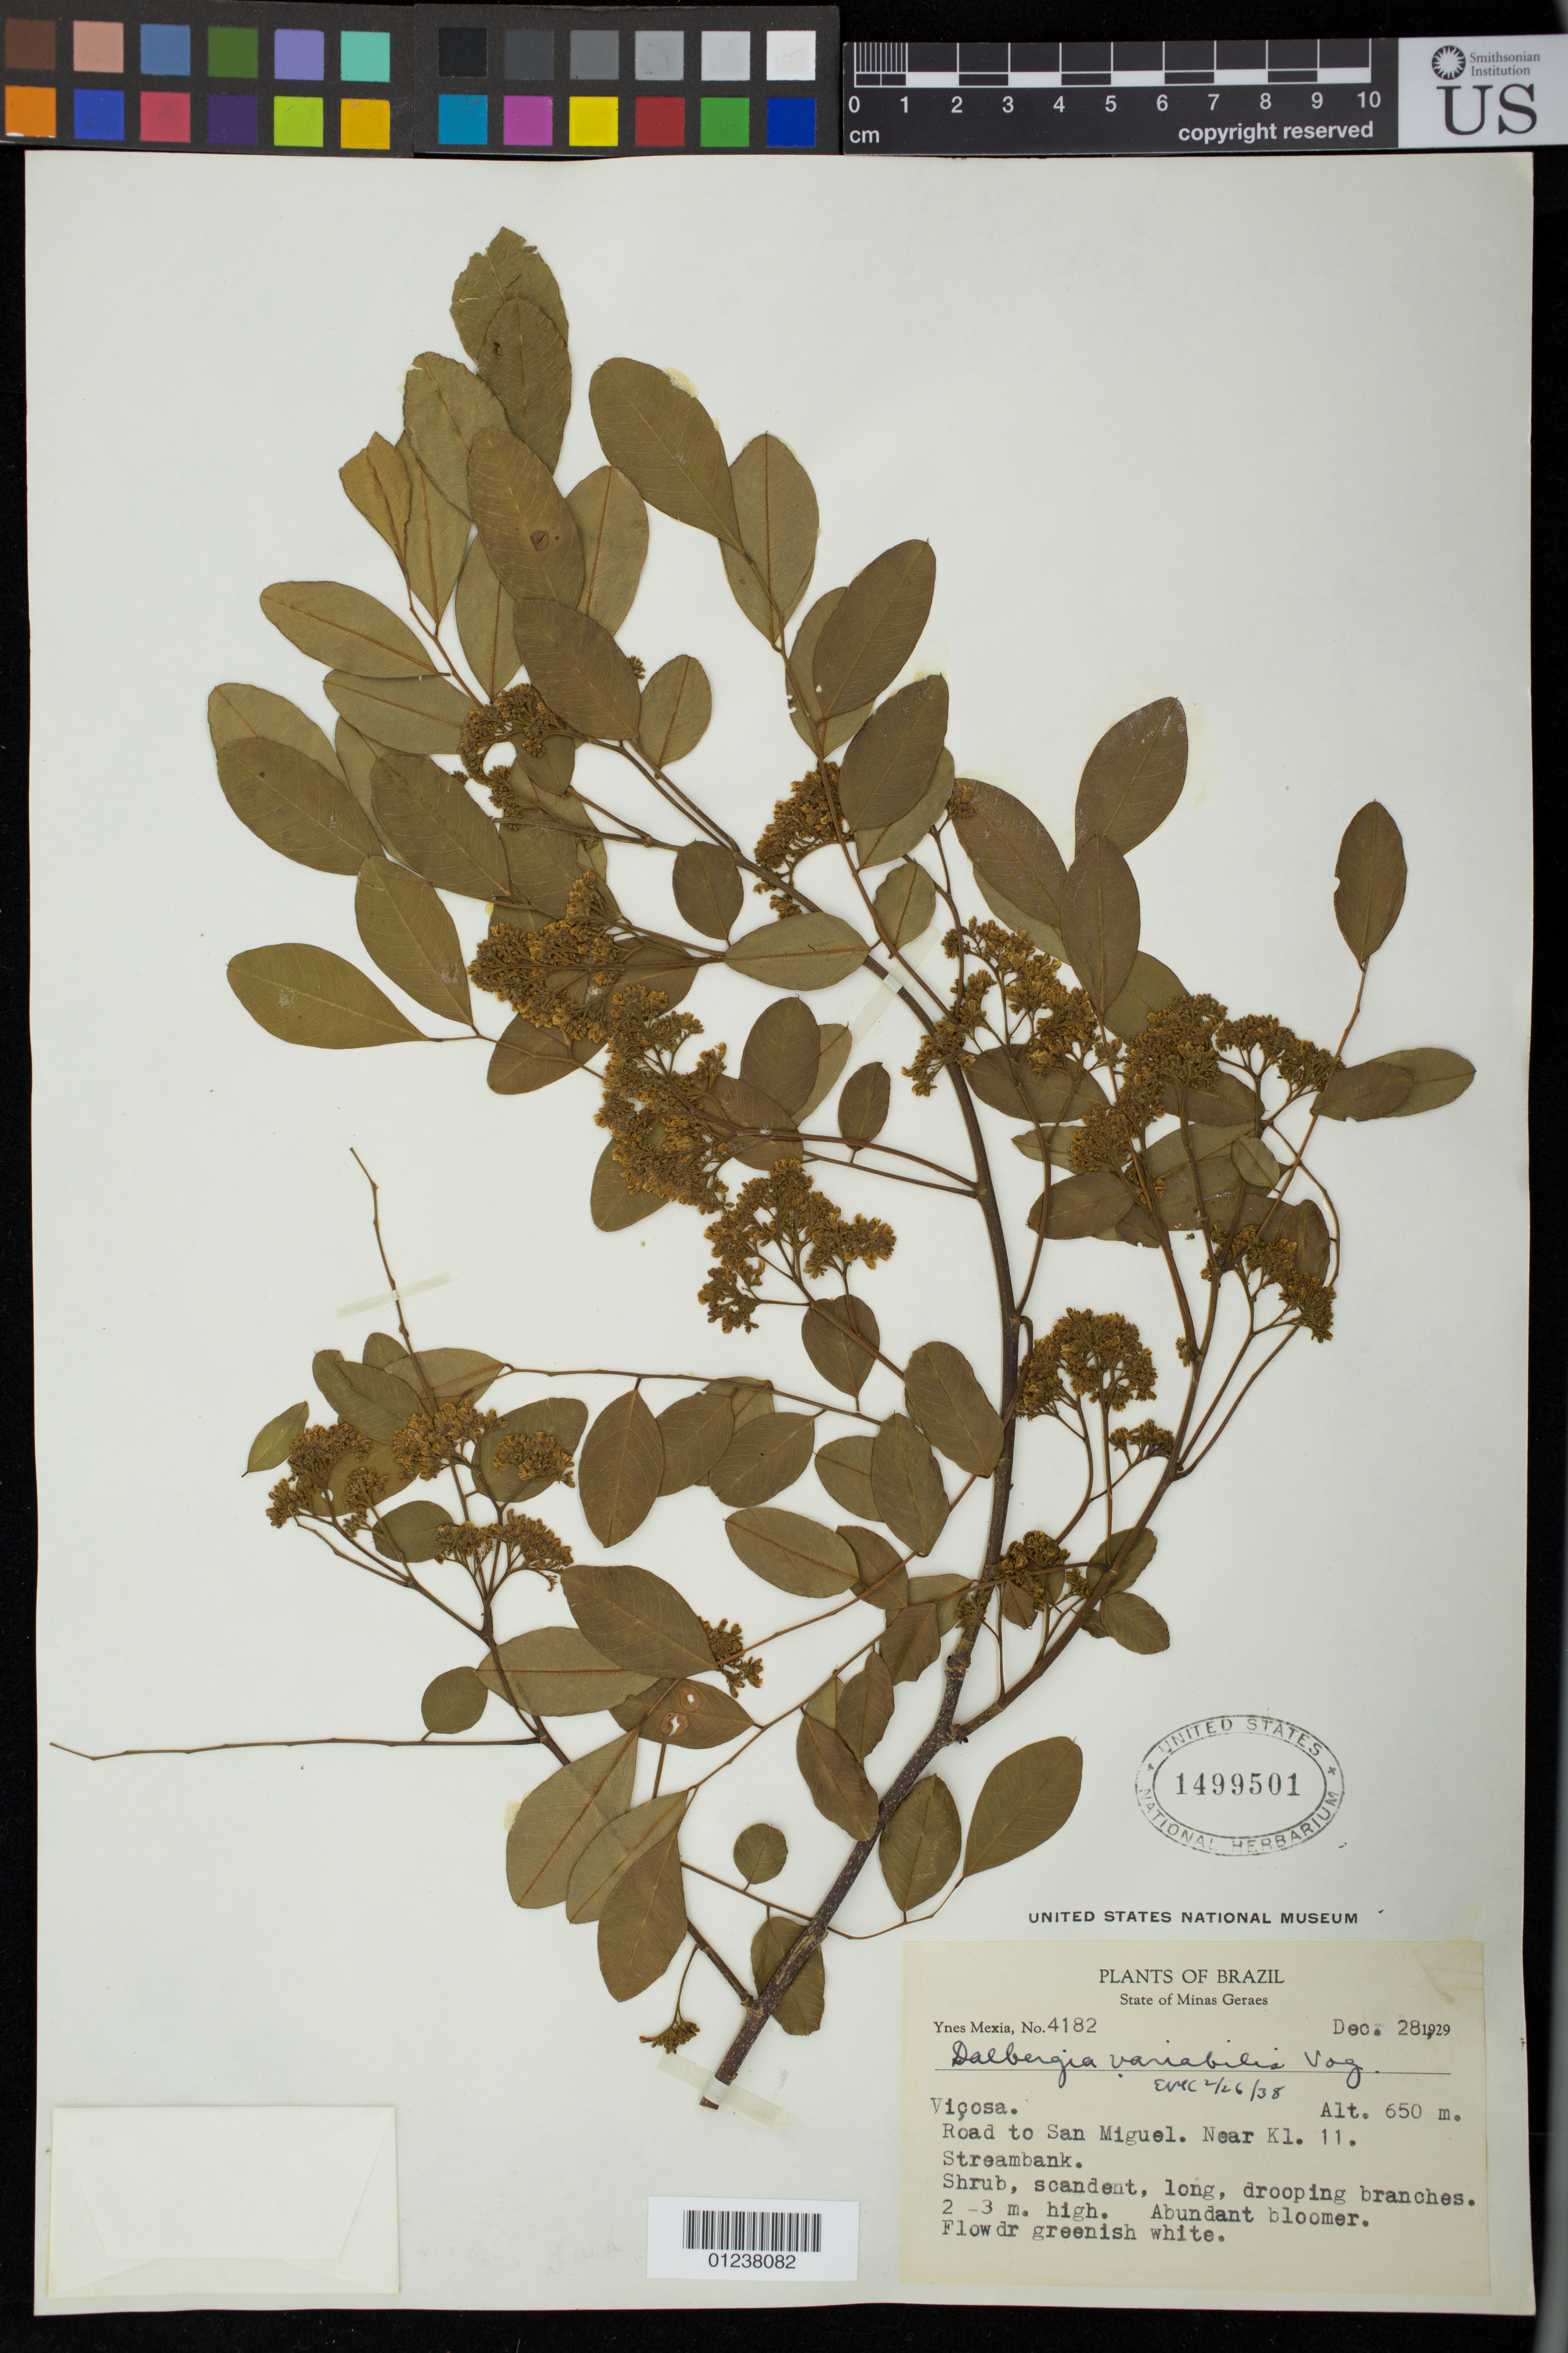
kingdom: Plantae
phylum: Tracheophyta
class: Magnoliopsida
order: Fabales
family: Fabaceae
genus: Dalbergia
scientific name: Dalbergia frutescens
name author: (Vell.) Britton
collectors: Y. Mexia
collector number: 4182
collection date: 1929-12-28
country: Brazil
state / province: Minas Gerais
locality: Vicosa. road to San Miguel, near K1.11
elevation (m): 650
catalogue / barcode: US 1499501